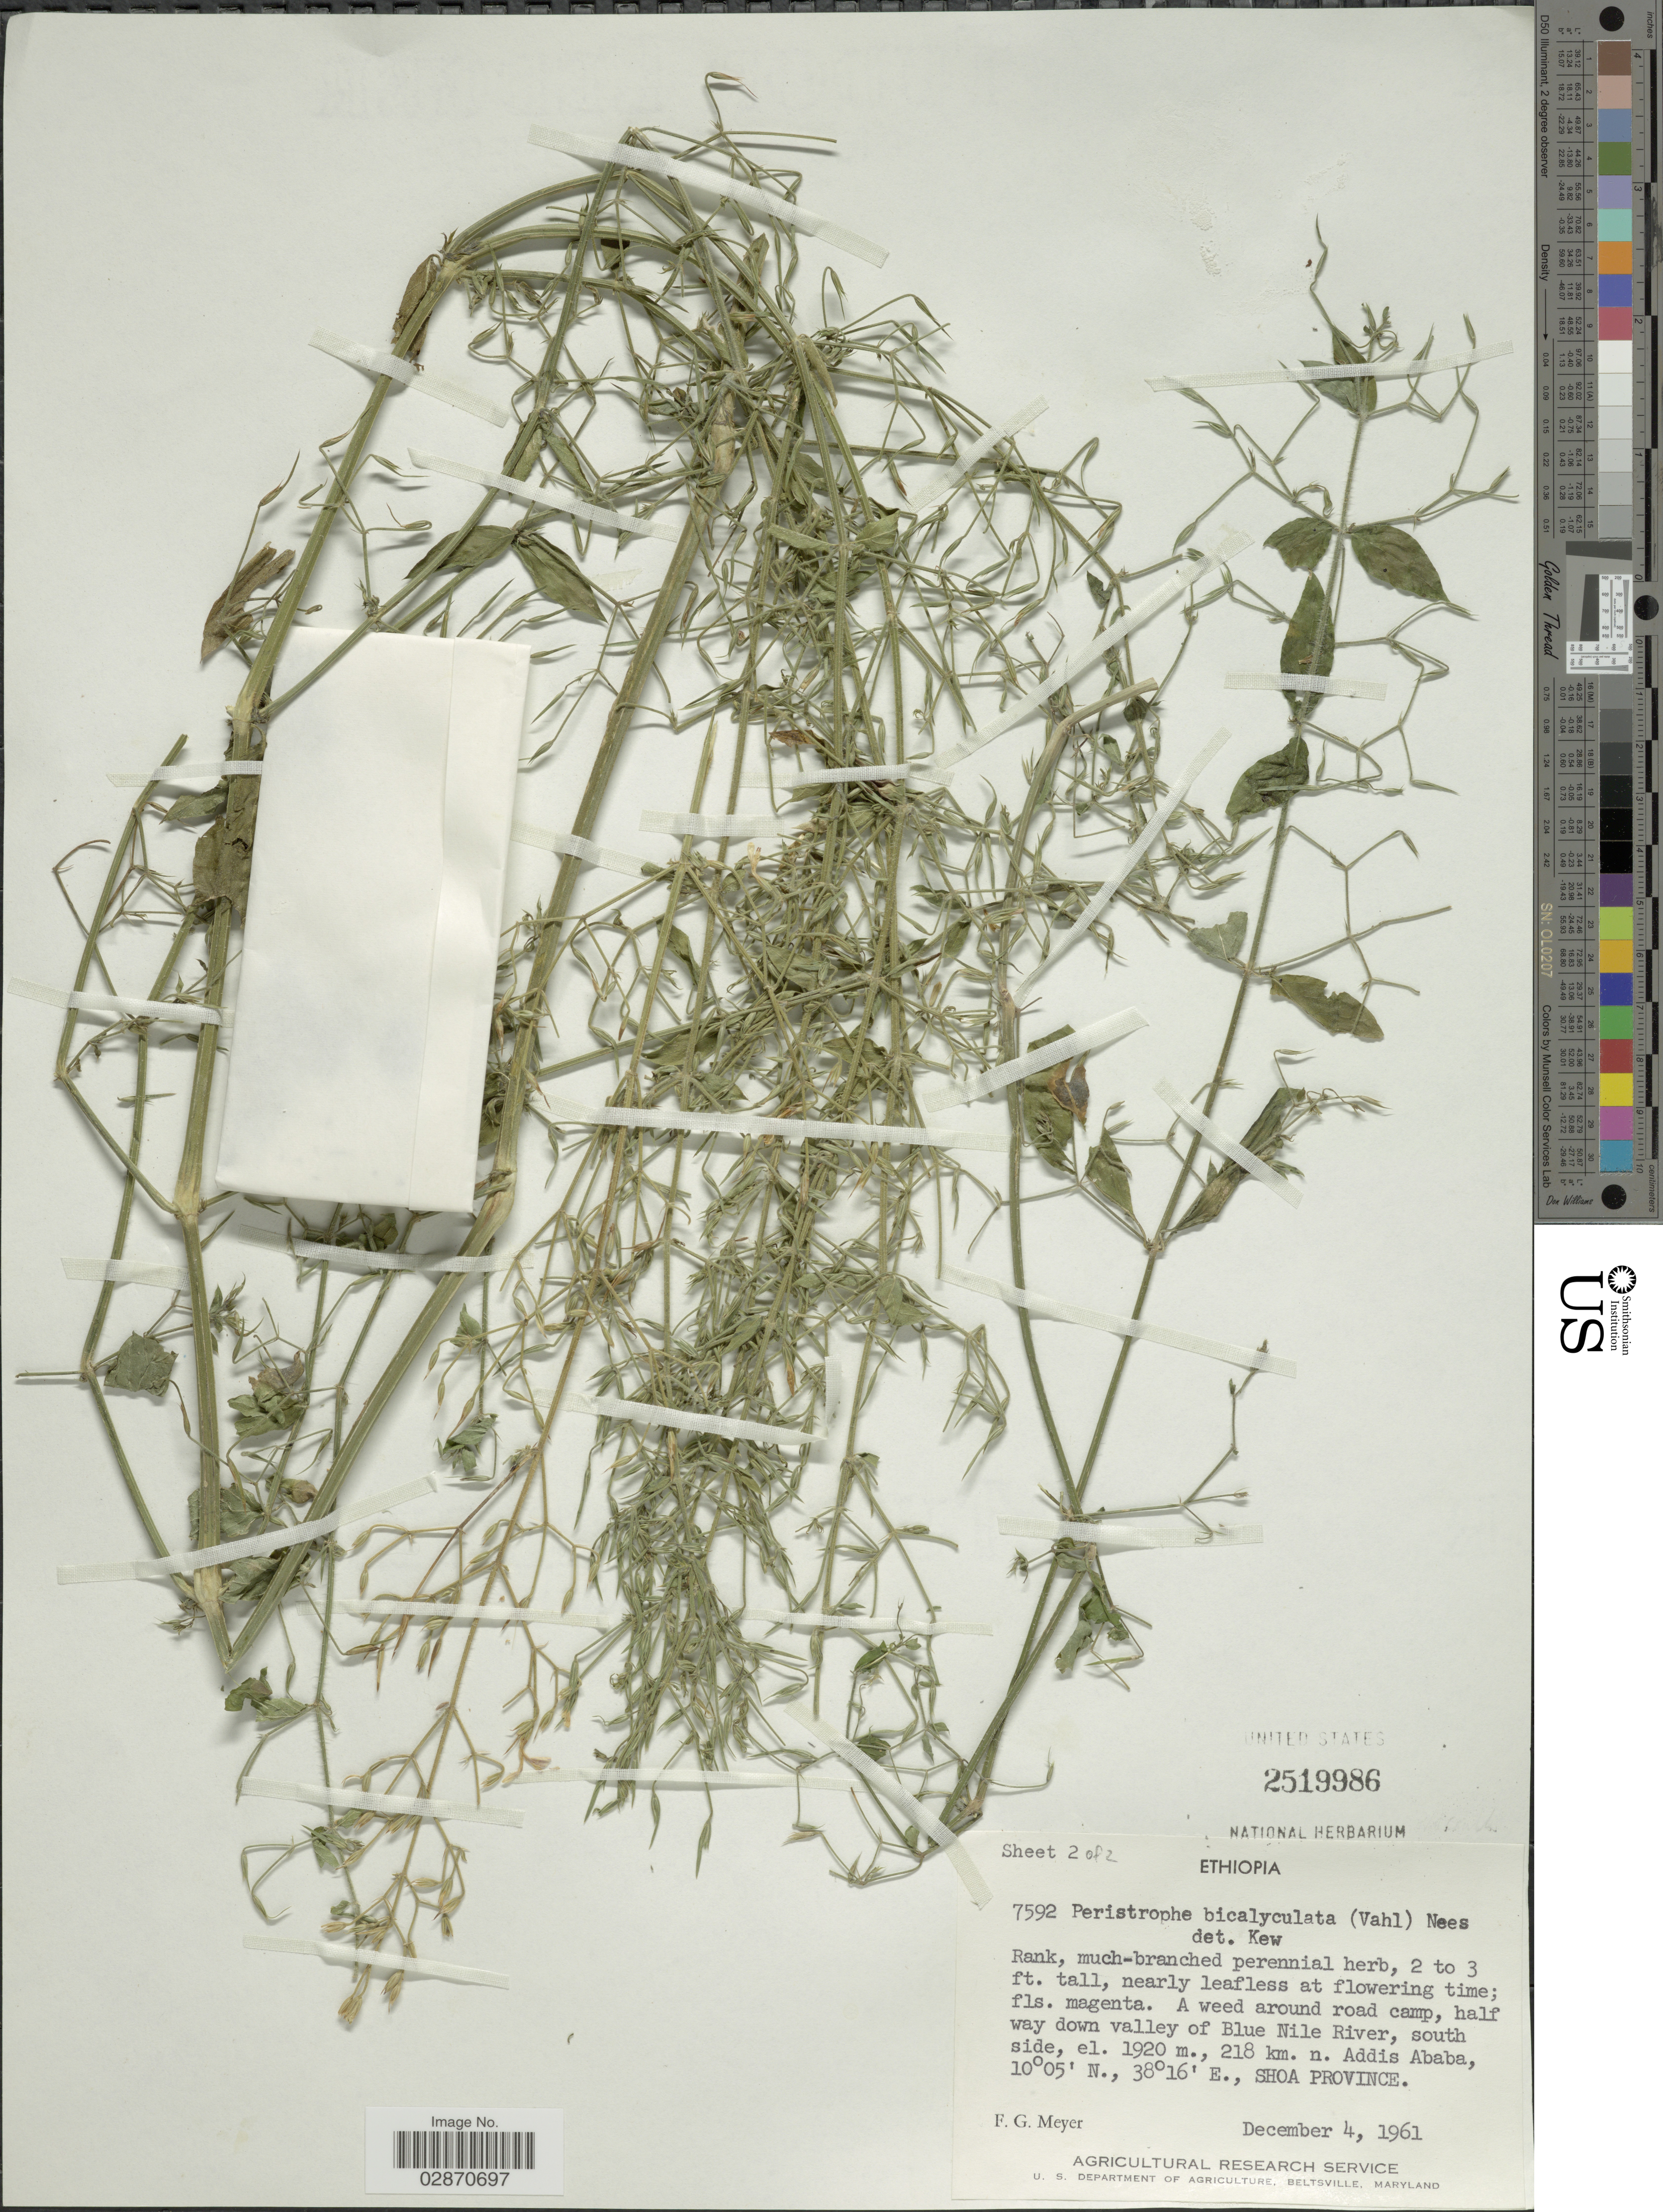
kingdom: Plantae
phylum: Tracheophyta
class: Magnoliopsida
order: Lamiales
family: Acanthaceae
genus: Peristrophe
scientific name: Peristrophe paniculata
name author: (Forssk.) Brummitt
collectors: F. G. Meyer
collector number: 7592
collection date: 1961-12-04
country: Ethiopia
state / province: Addis Ababa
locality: Half way down valley of Blue Nile River, 218 km. n. Addis Ababa, south side, Shoa Province.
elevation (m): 1920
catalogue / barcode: US 2519986